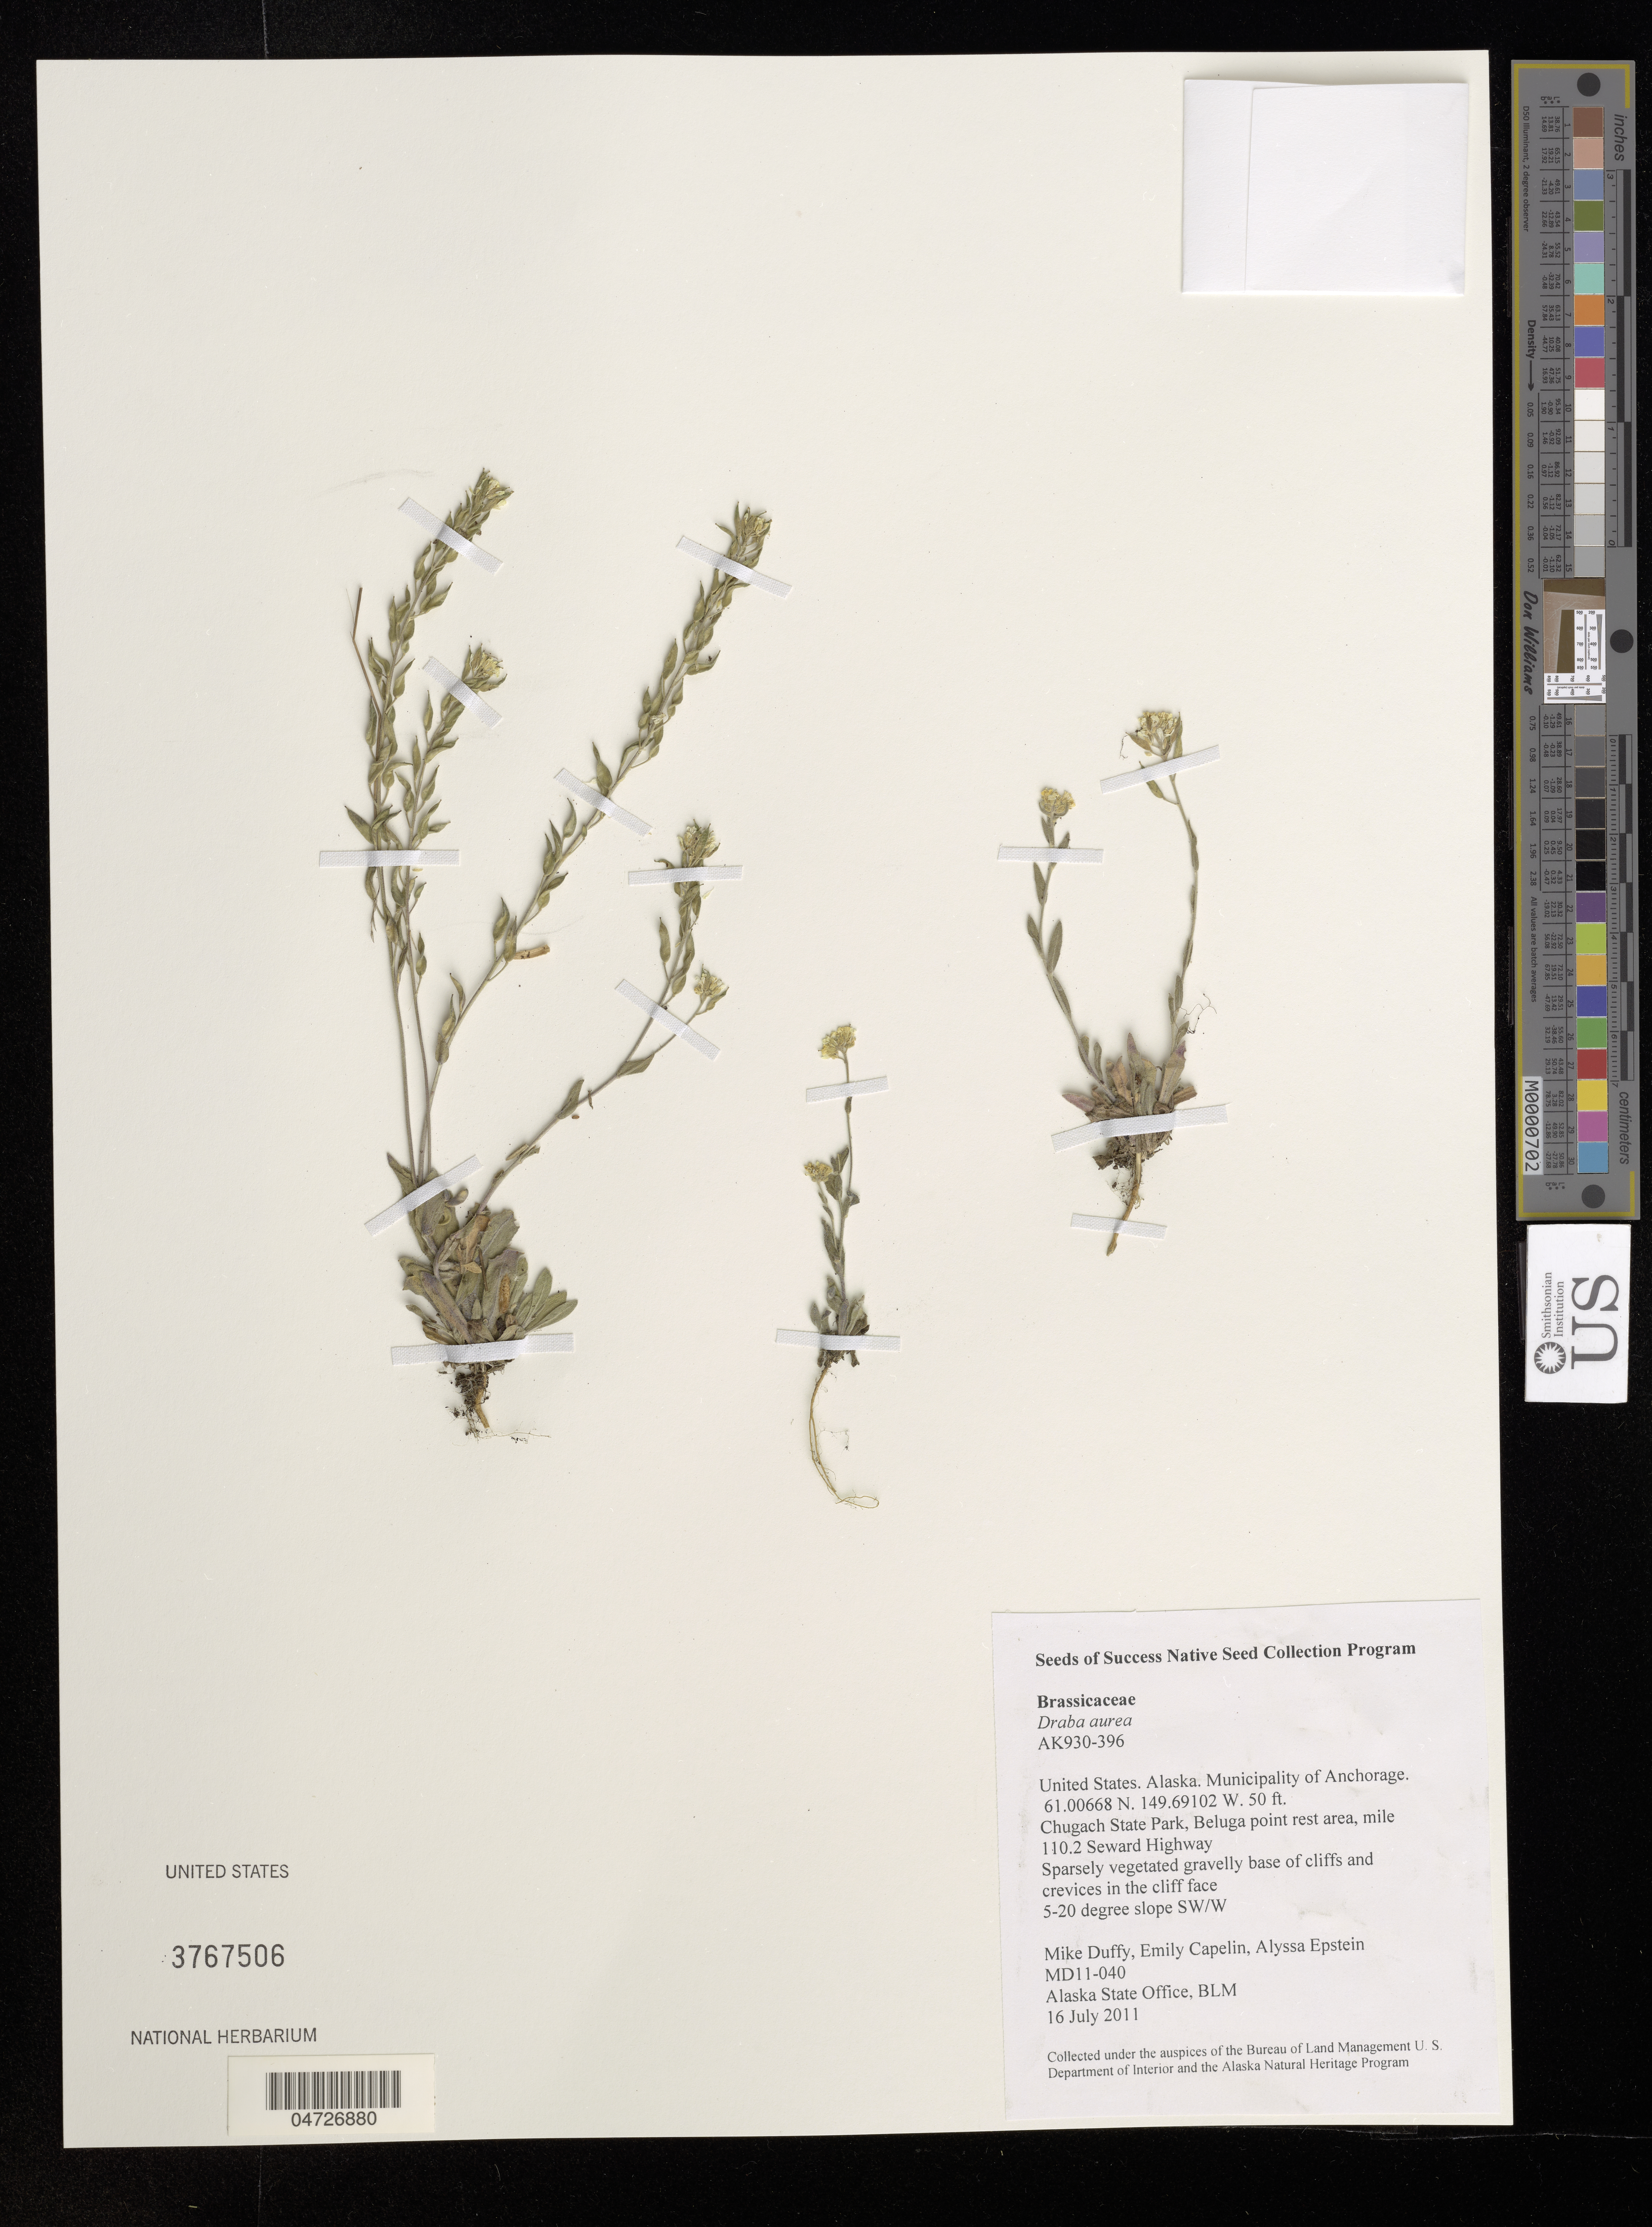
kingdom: Plantae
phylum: Tracheophyta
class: Magnoliopsida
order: Brassicales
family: Brassicaceae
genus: Draba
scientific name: Draba aurea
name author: Vahl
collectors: M. Duffy, E. Capelin & A. Epstein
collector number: MD11-040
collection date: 2011-07-16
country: United States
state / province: Alaska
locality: Municipality of Anchorage. Chugach State Park, Beluga point rest area, mile 110.2 Seward Highway.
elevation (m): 15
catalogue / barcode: US 3767506